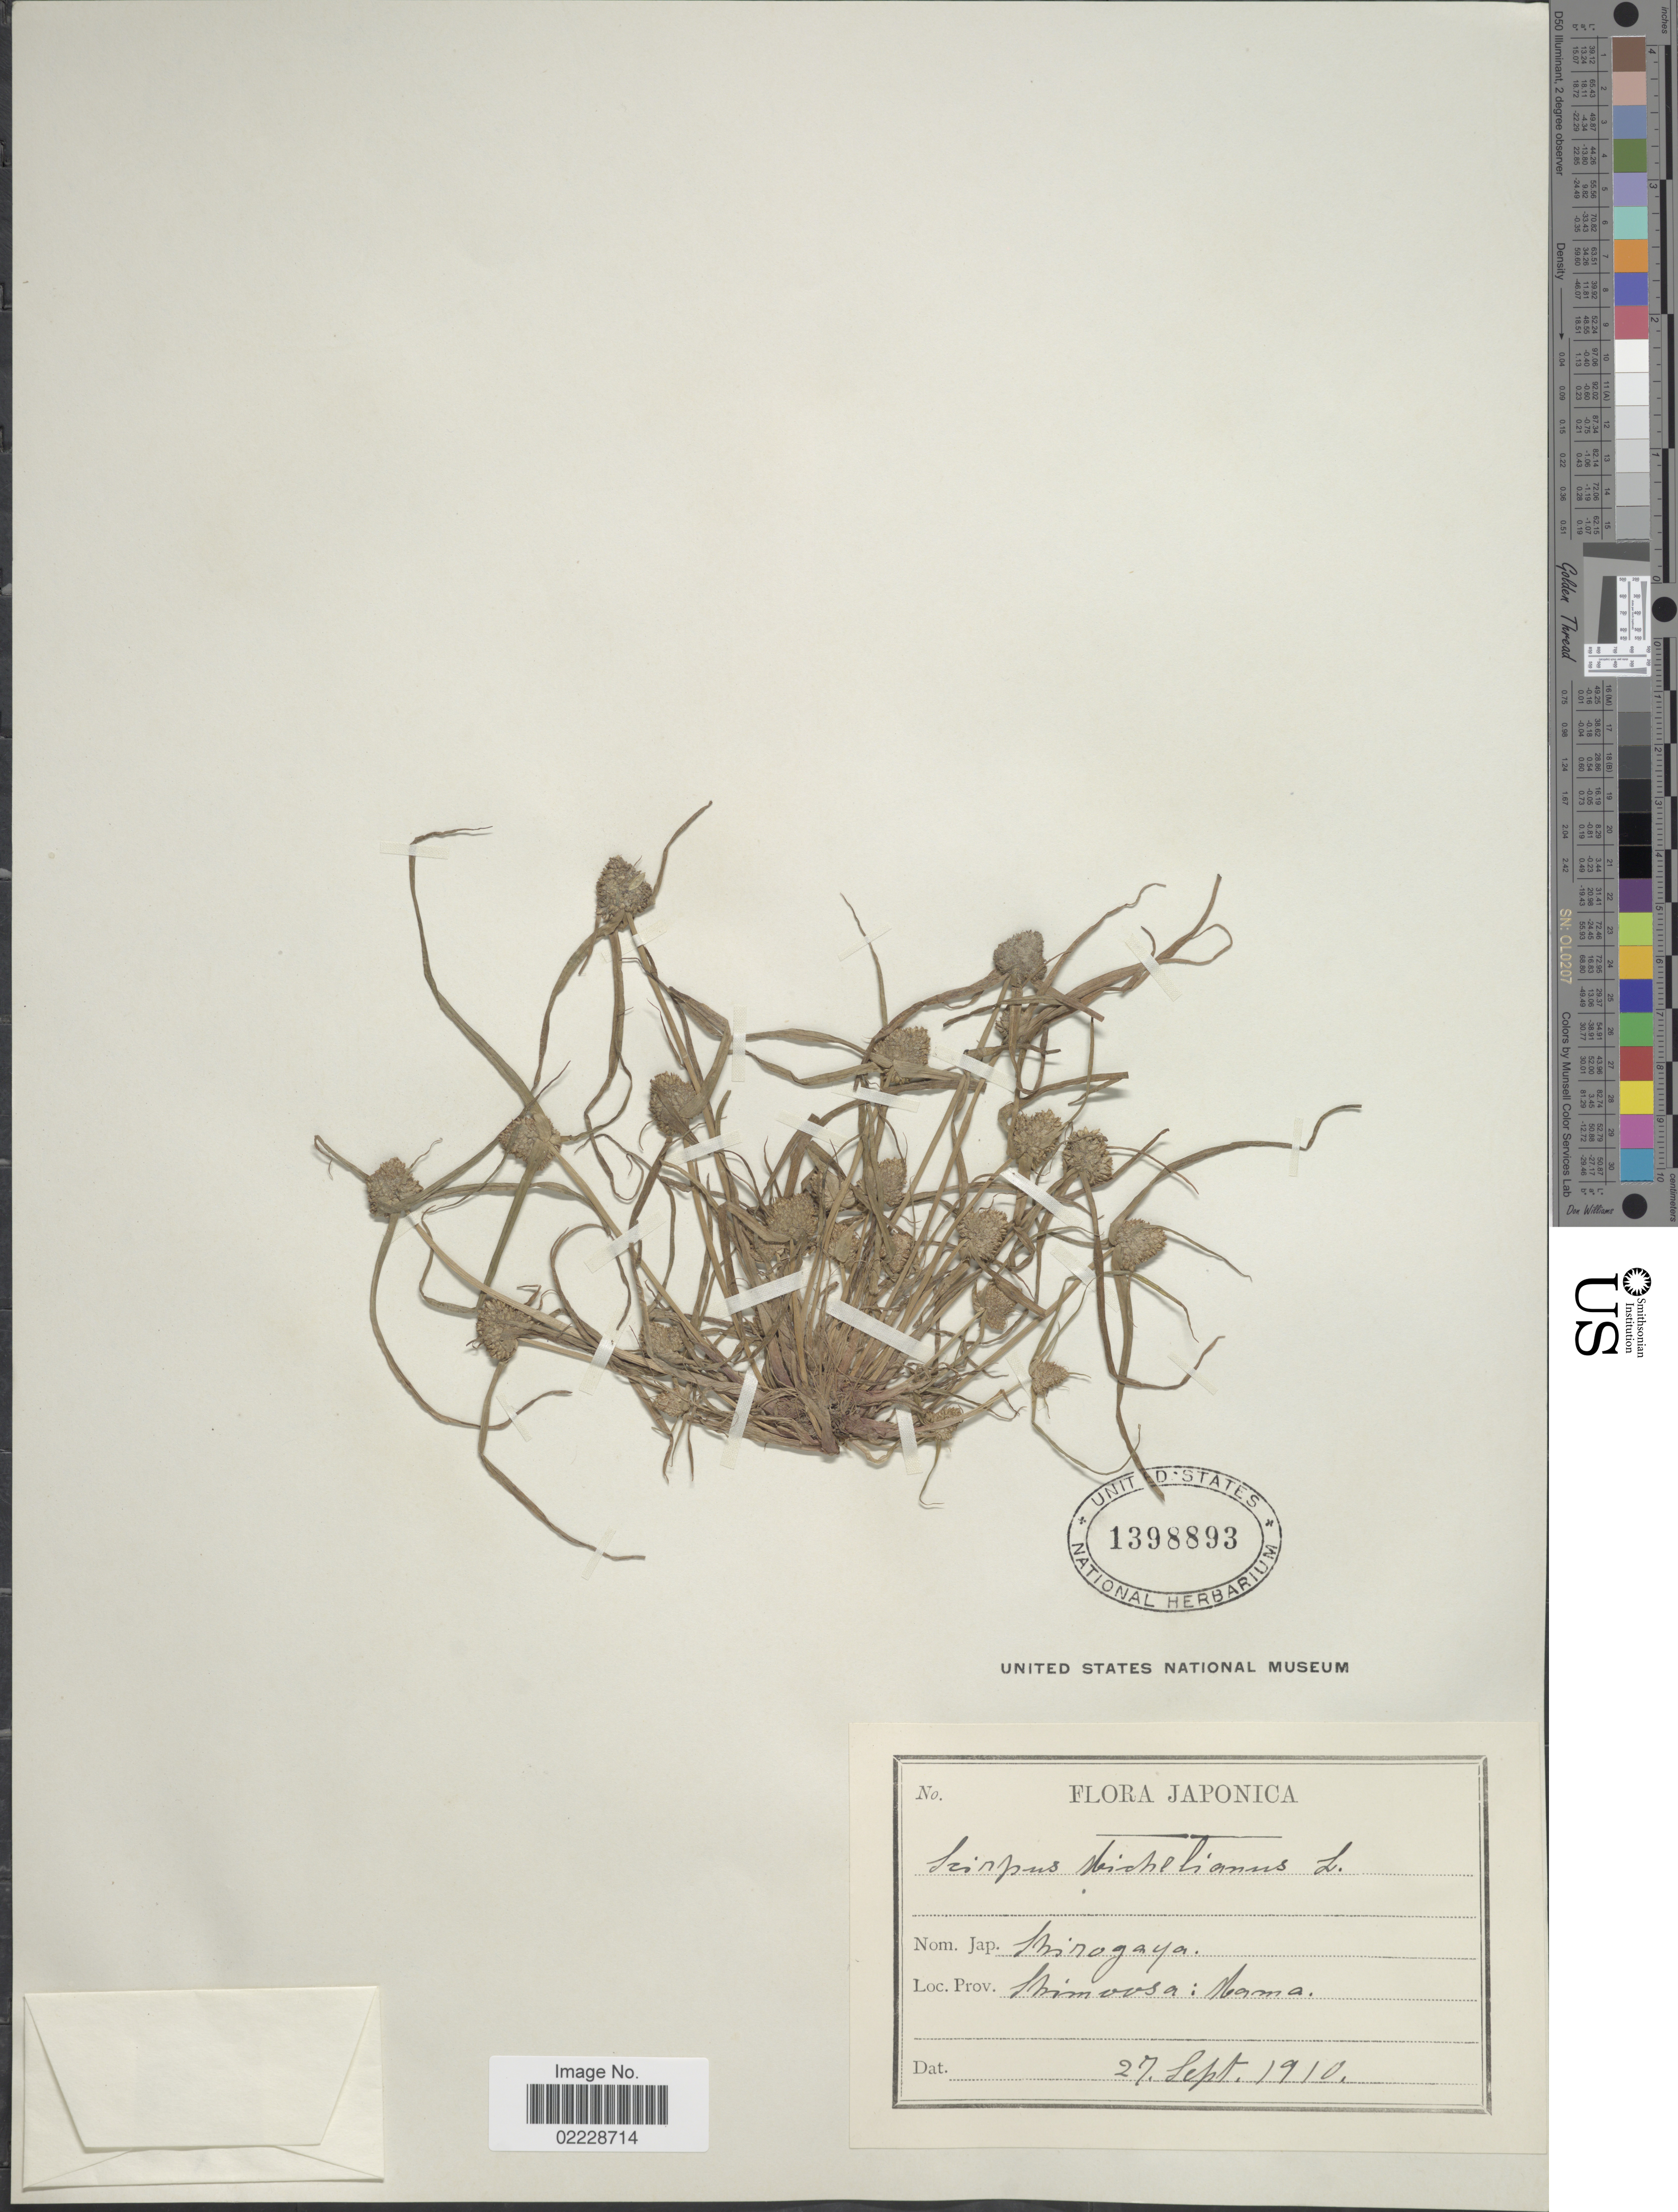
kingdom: Plantae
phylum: Tracheophyta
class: Liliopsida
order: Poales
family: Cyperaceae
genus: Cyperus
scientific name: Cyperus michelianus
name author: (L.) Delile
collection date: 1910-09-27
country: Japan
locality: Shimoosa: Nama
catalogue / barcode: US 1398893